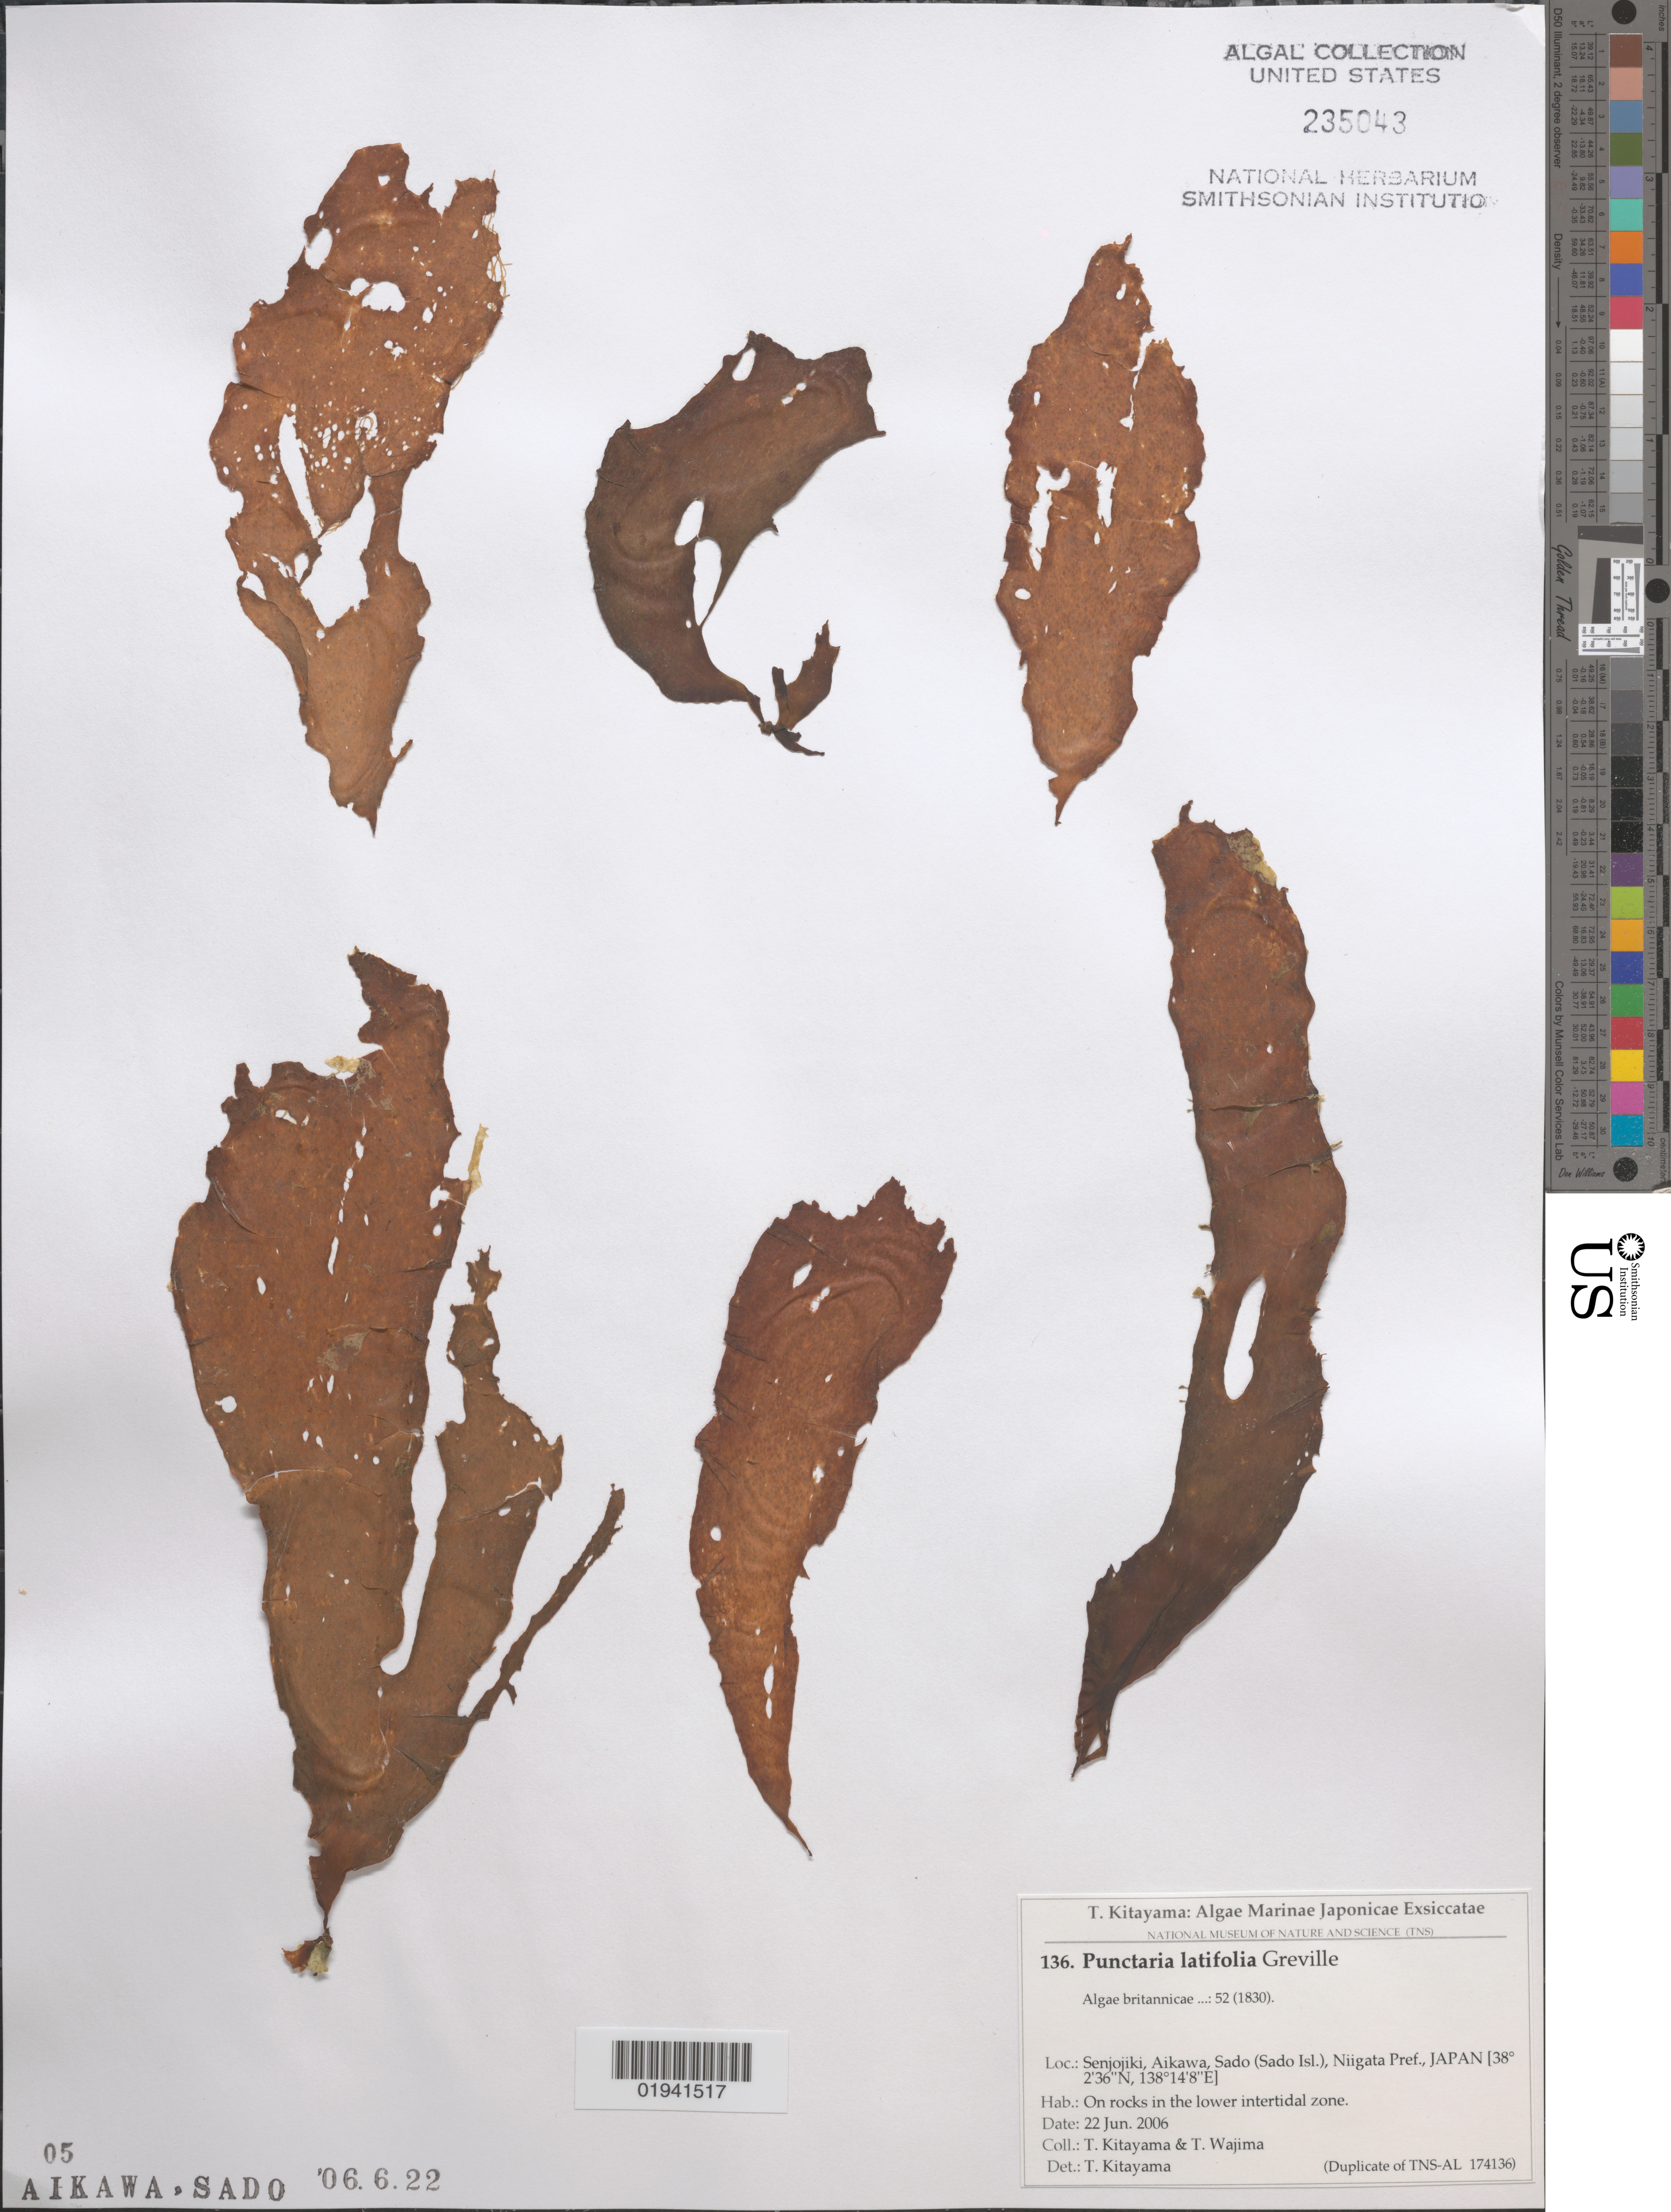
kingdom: Chromista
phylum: Ochrophyta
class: Phaeophyceae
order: Dictyosiphonales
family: Punctariaceae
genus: Punctaria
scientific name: Punctaria latifolia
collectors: T. Kitayama & T. Wajima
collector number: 136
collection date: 2006-06-22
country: Japan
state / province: Niigata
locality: Senjojiki, Aikawa, Sado (Sado Isl.), Niigata Pref.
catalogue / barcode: US 235043